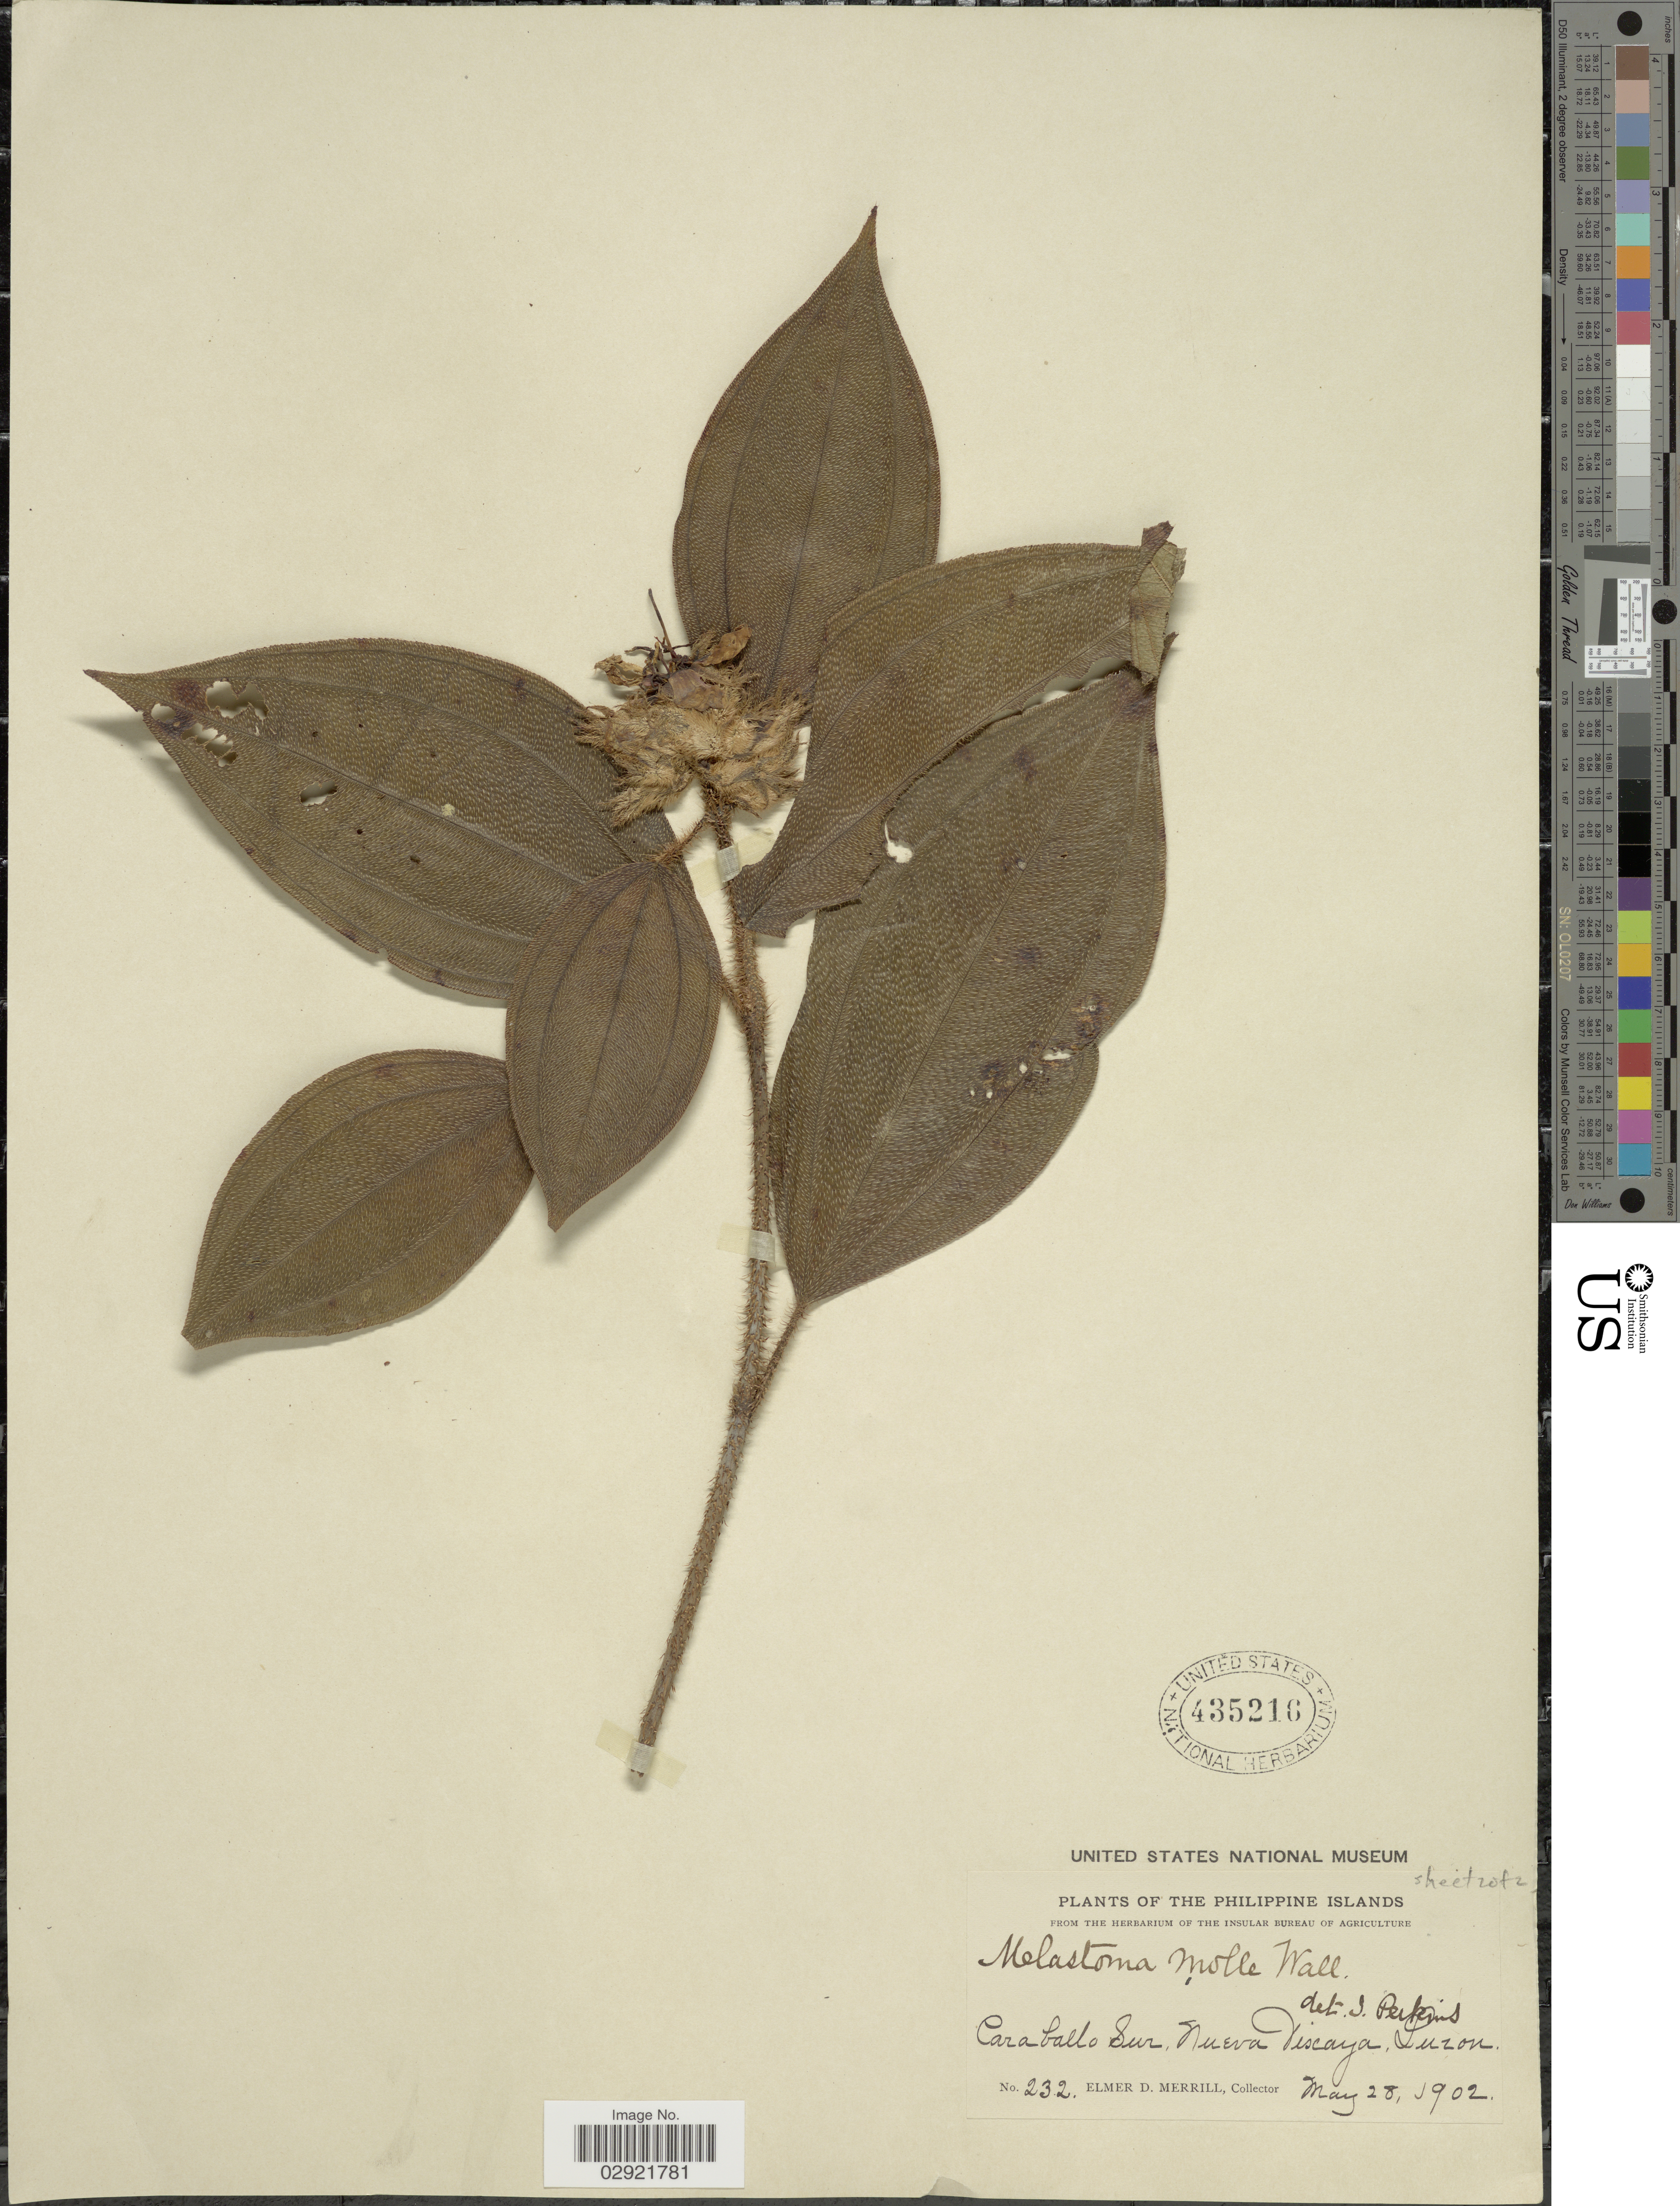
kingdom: Plantae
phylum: Tracheophyta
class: Magnoliopsida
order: Myrtales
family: Melastomataceae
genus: Melastoma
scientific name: Melastoma crinitum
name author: Roxb.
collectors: E. D. Merrill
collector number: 232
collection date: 1902-05-28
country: Philippines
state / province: Cagayan Valley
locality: Philippine Islands. Caraballo Sur, Nueva Viscaya, Luzon.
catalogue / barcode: US 435216